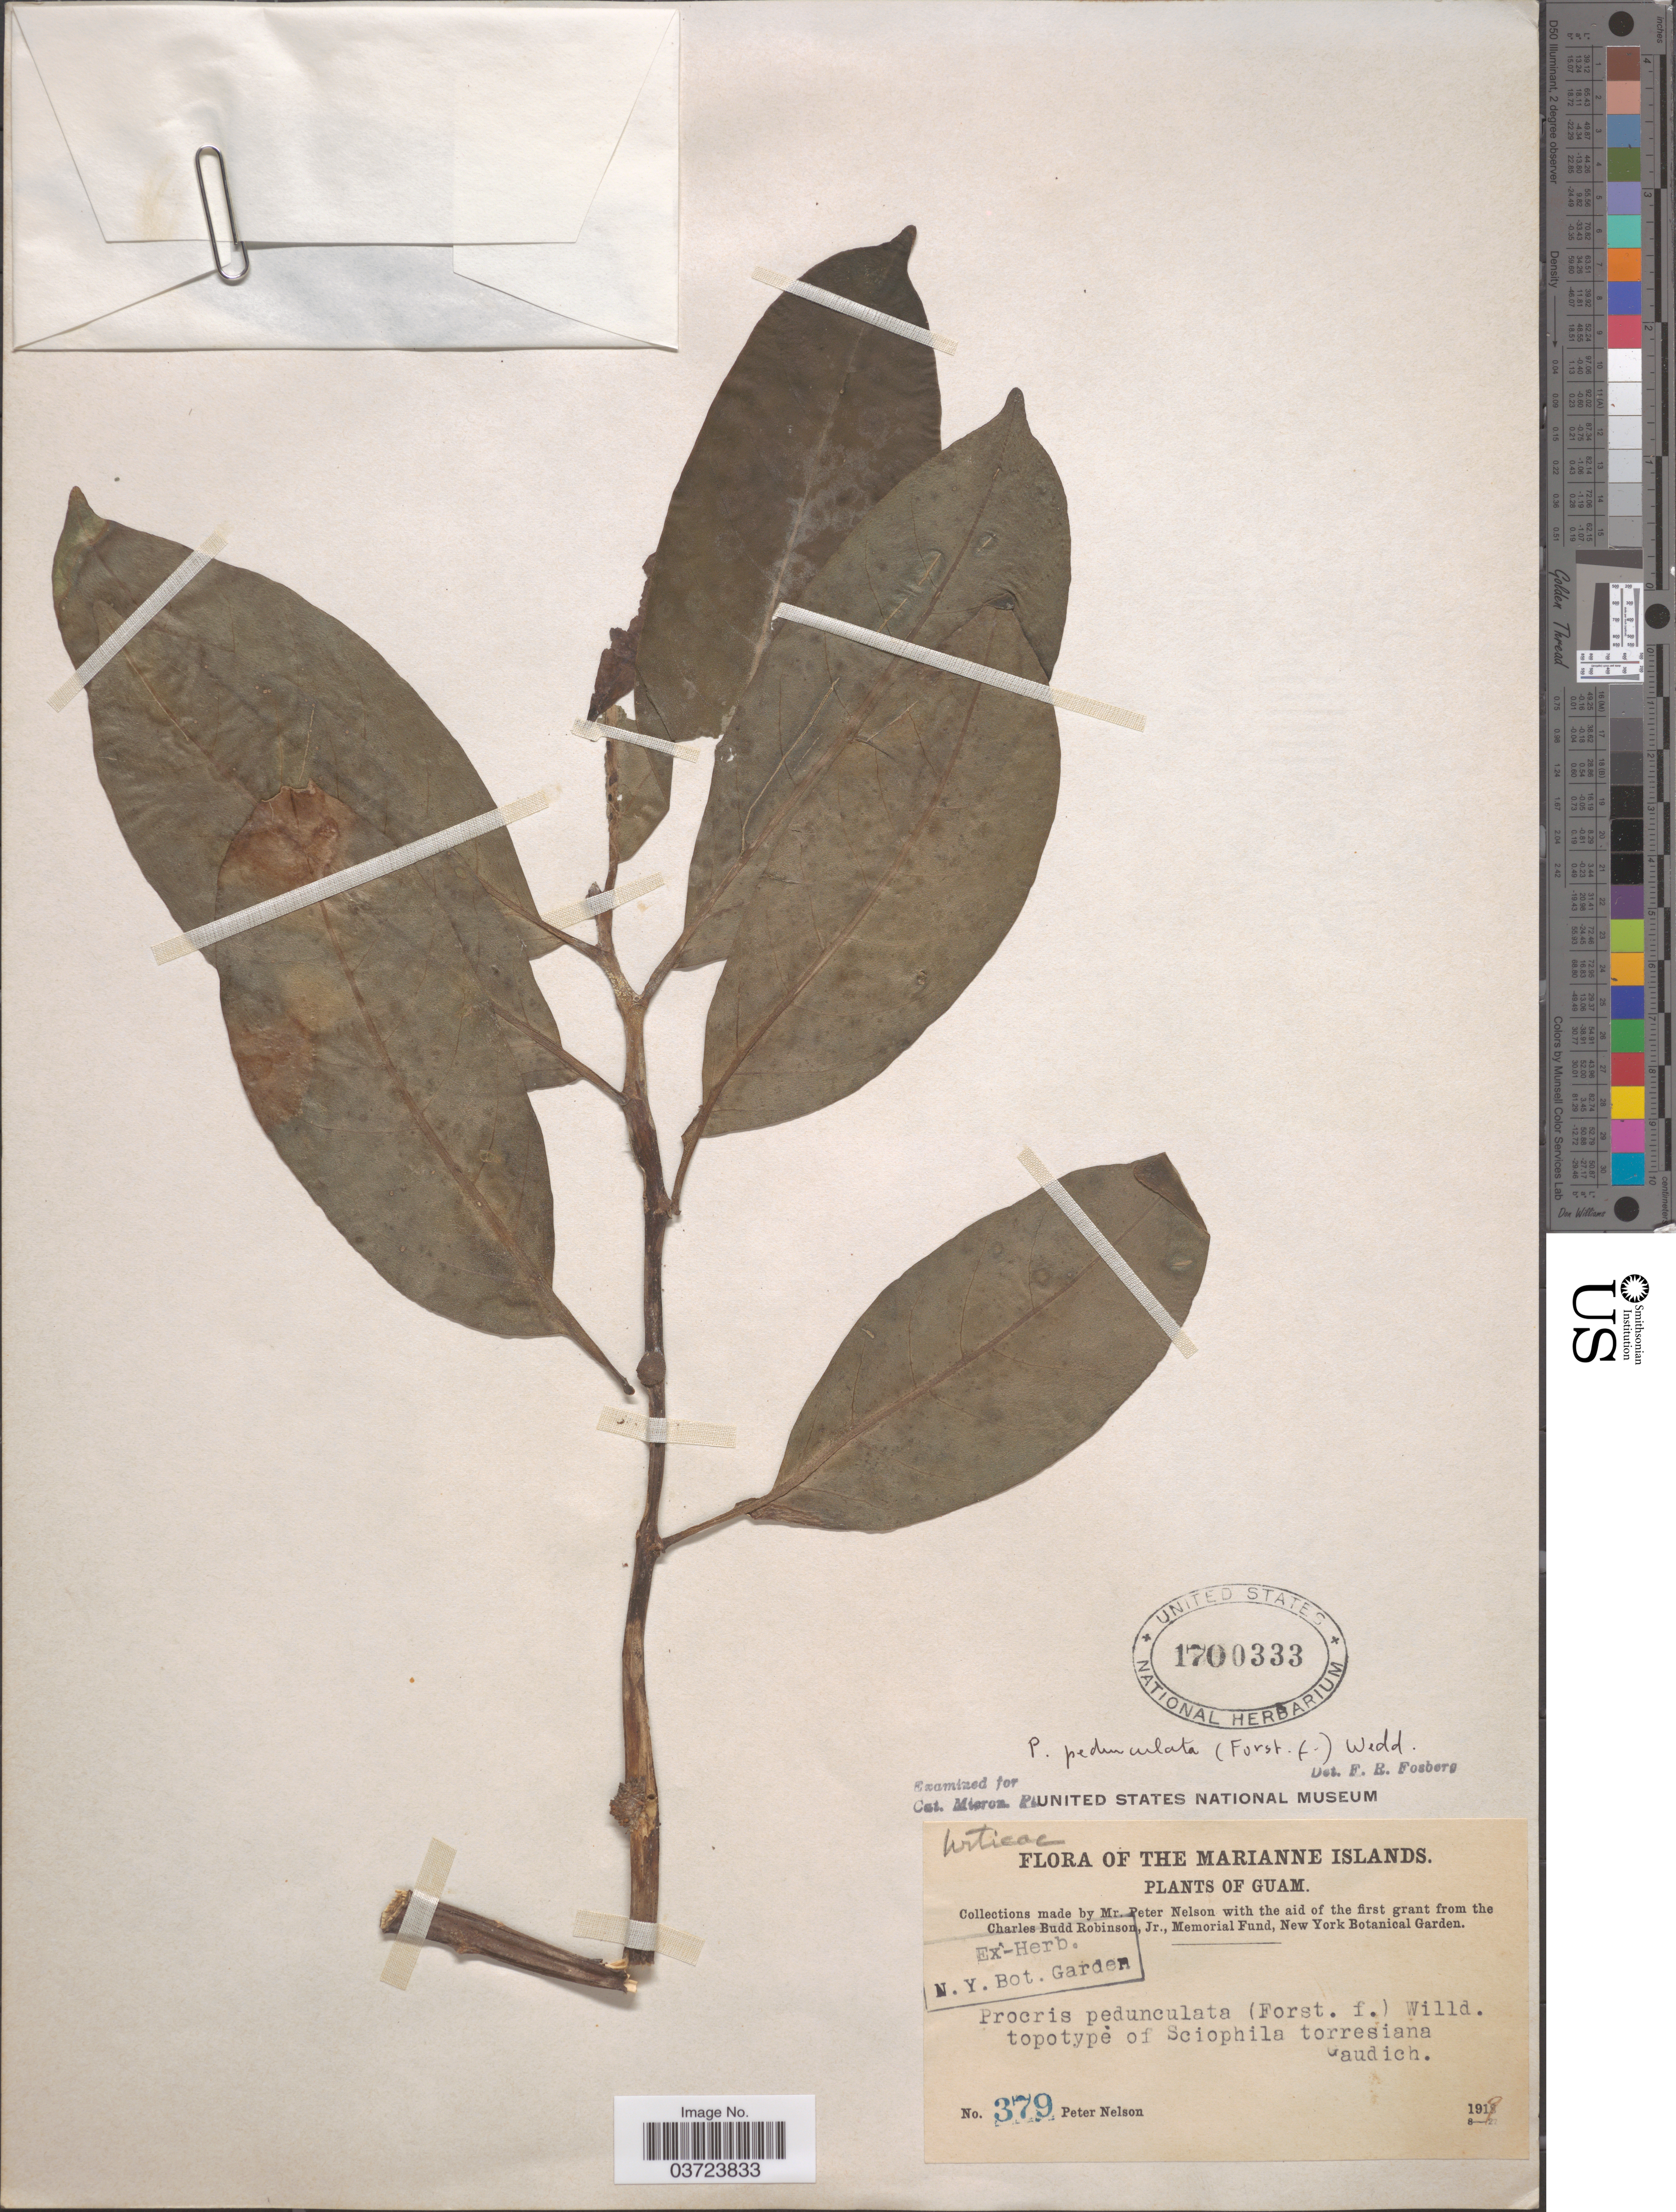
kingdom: Plantae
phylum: Tracheophyta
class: Magnoliopsida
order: Rosales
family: Urticaceae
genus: Procris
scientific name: Procris pedunculata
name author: (J.R. Forst. & G. Forst.) Wedd.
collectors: P. Nelson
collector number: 379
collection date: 1919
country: Guam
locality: Marianne Islands.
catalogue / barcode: US 1700333